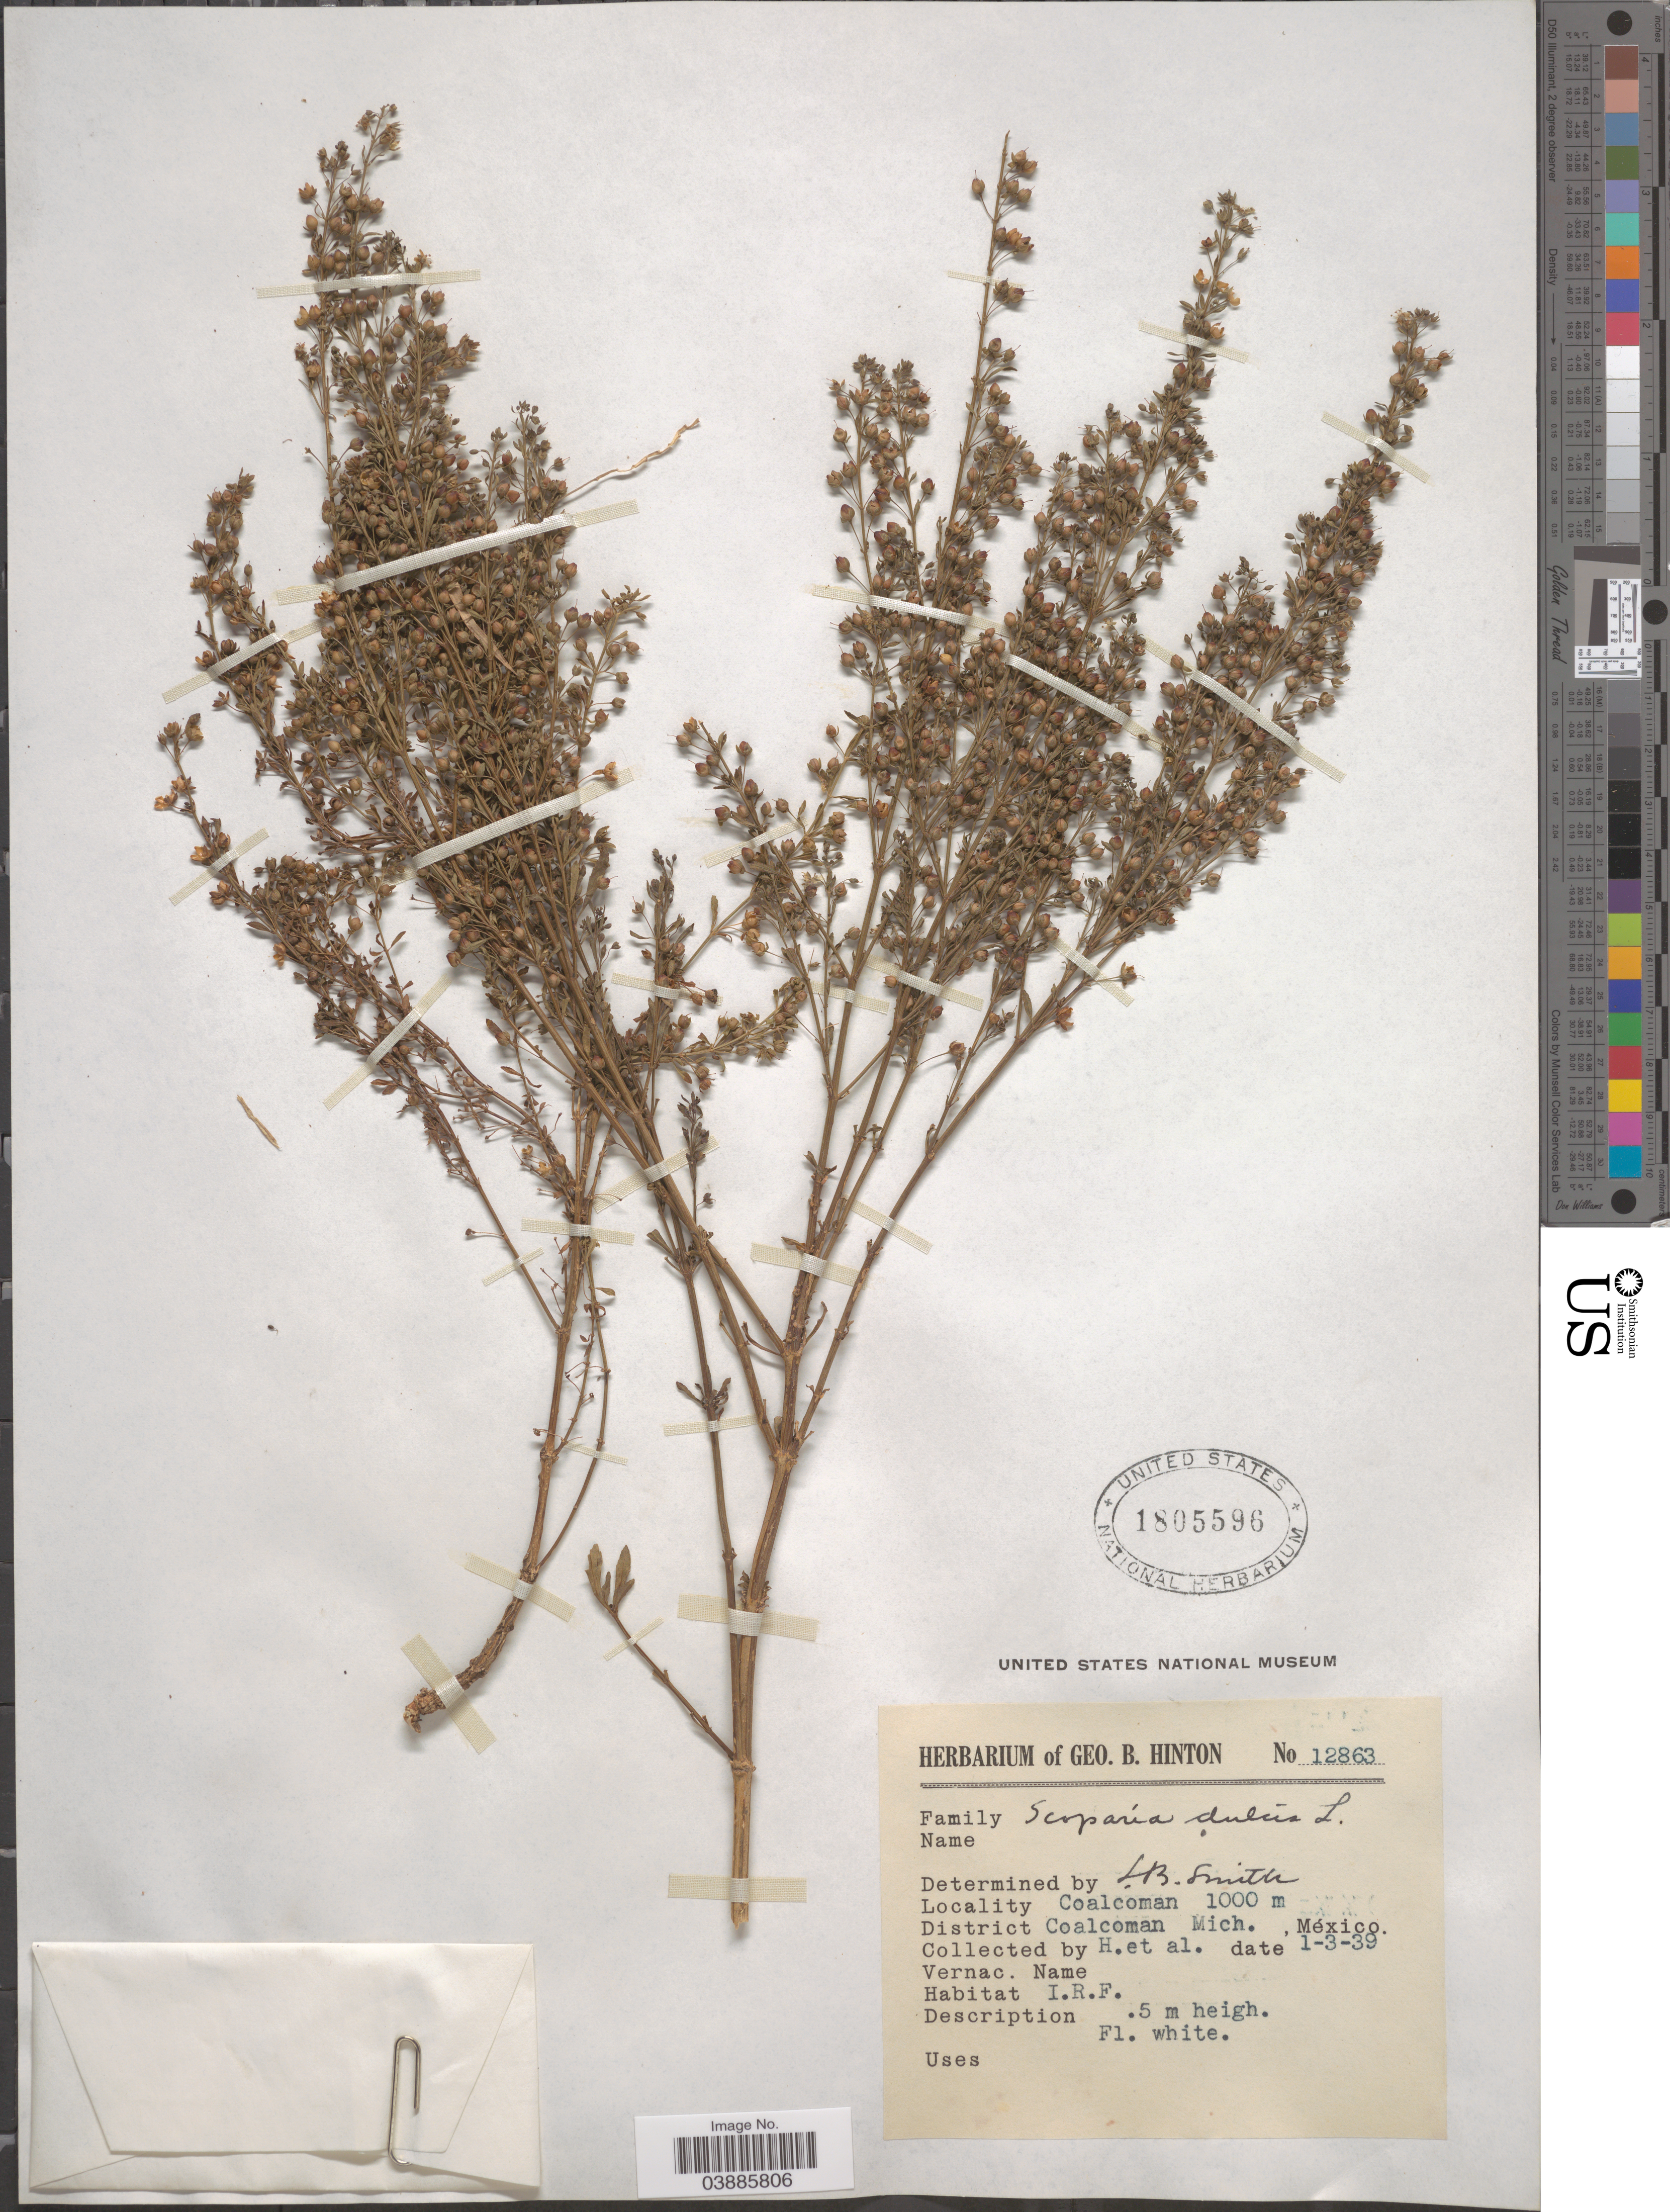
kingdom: Plantae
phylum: Tracheophyta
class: Magnoliopsida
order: Lamiales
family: Plantaginaceae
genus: Scoparia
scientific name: Scoparia dulcis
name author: L.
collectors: G. B. Hinton & et al.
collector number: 12863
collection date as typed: Transcribed d/m/y: 1/3/39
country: Mexico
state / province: Michoacán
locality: Coalcoman. District Coalcoman.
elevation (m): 1000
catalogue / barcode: US 1805596